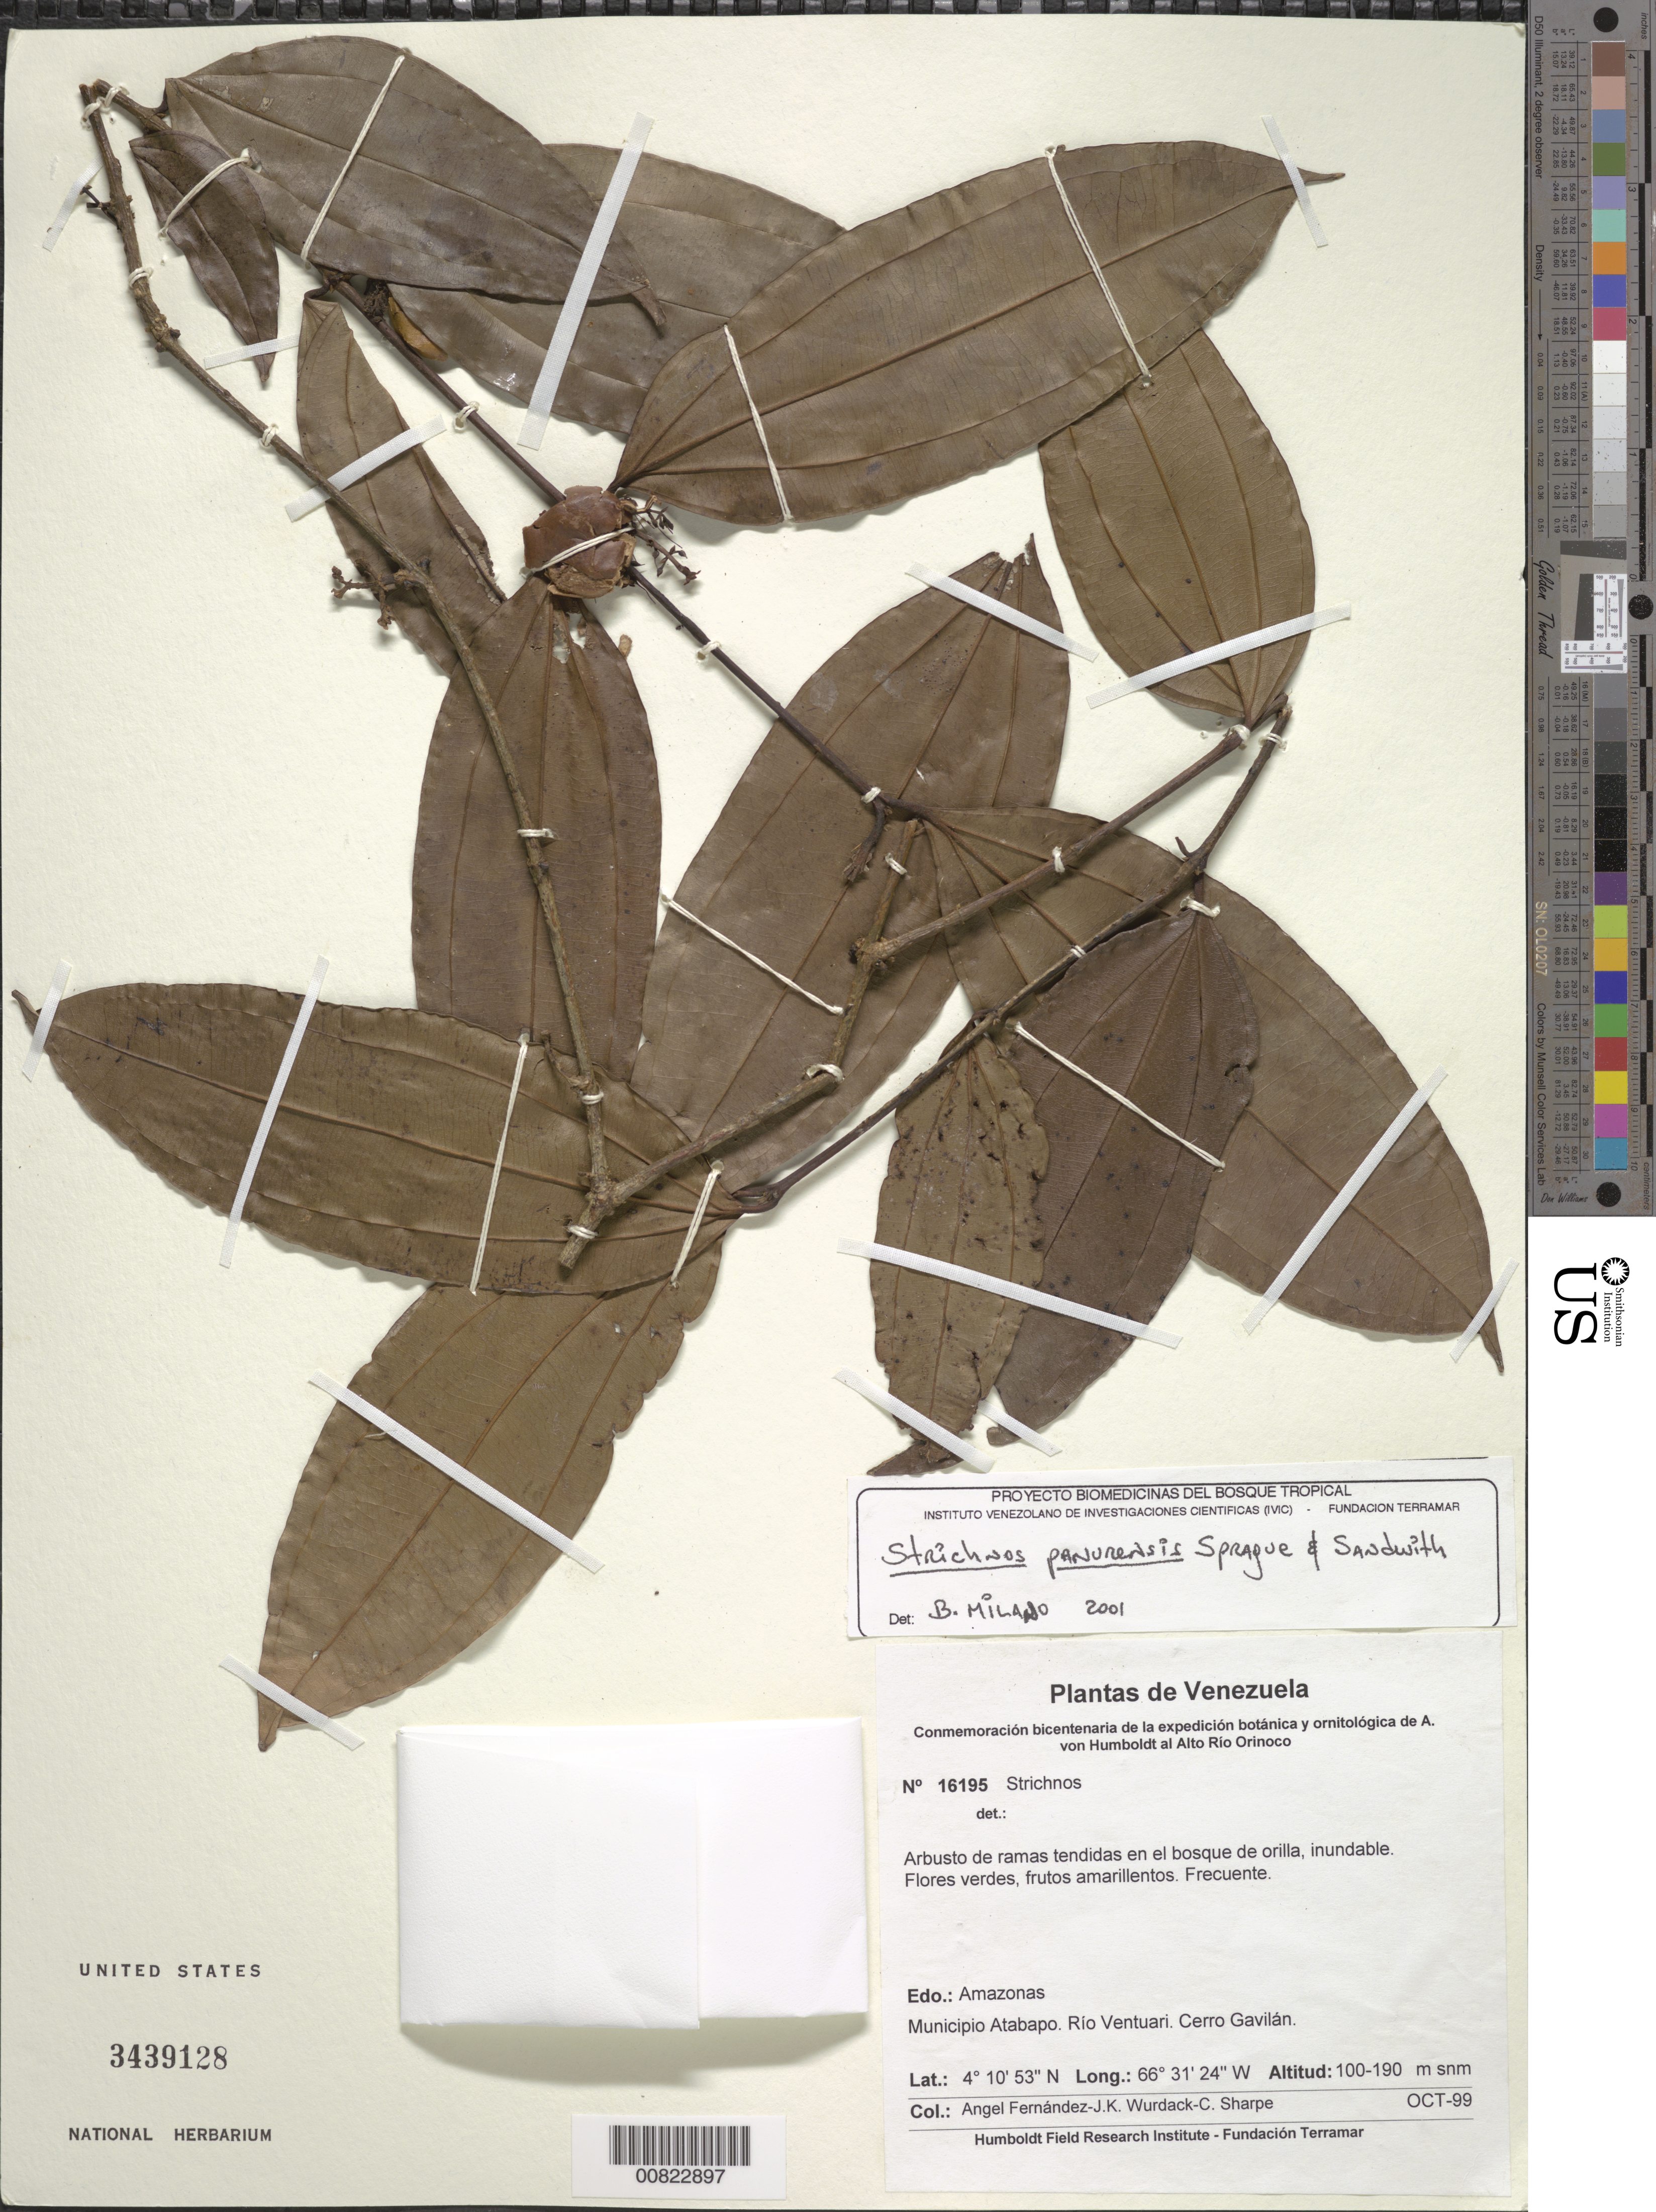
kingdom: Plantae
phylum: Tracheophyta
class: Magnoliopsida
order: Gentianales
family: Loganiaceae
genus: Strychnos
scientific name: Strychnos panurensis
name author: Sprague & Sandwith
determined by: Milano, B.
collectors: A. Fernández, K. Wurdack & C. Sharpe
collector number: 16195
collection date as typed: Oct-99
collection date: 1999-10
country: Venezuela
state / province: Amazonas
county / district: Atabapo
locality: Río Ventuari, Cerro Gavilán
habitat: Bosque de orilla, inundable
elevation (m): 100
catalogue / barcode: US 3439128